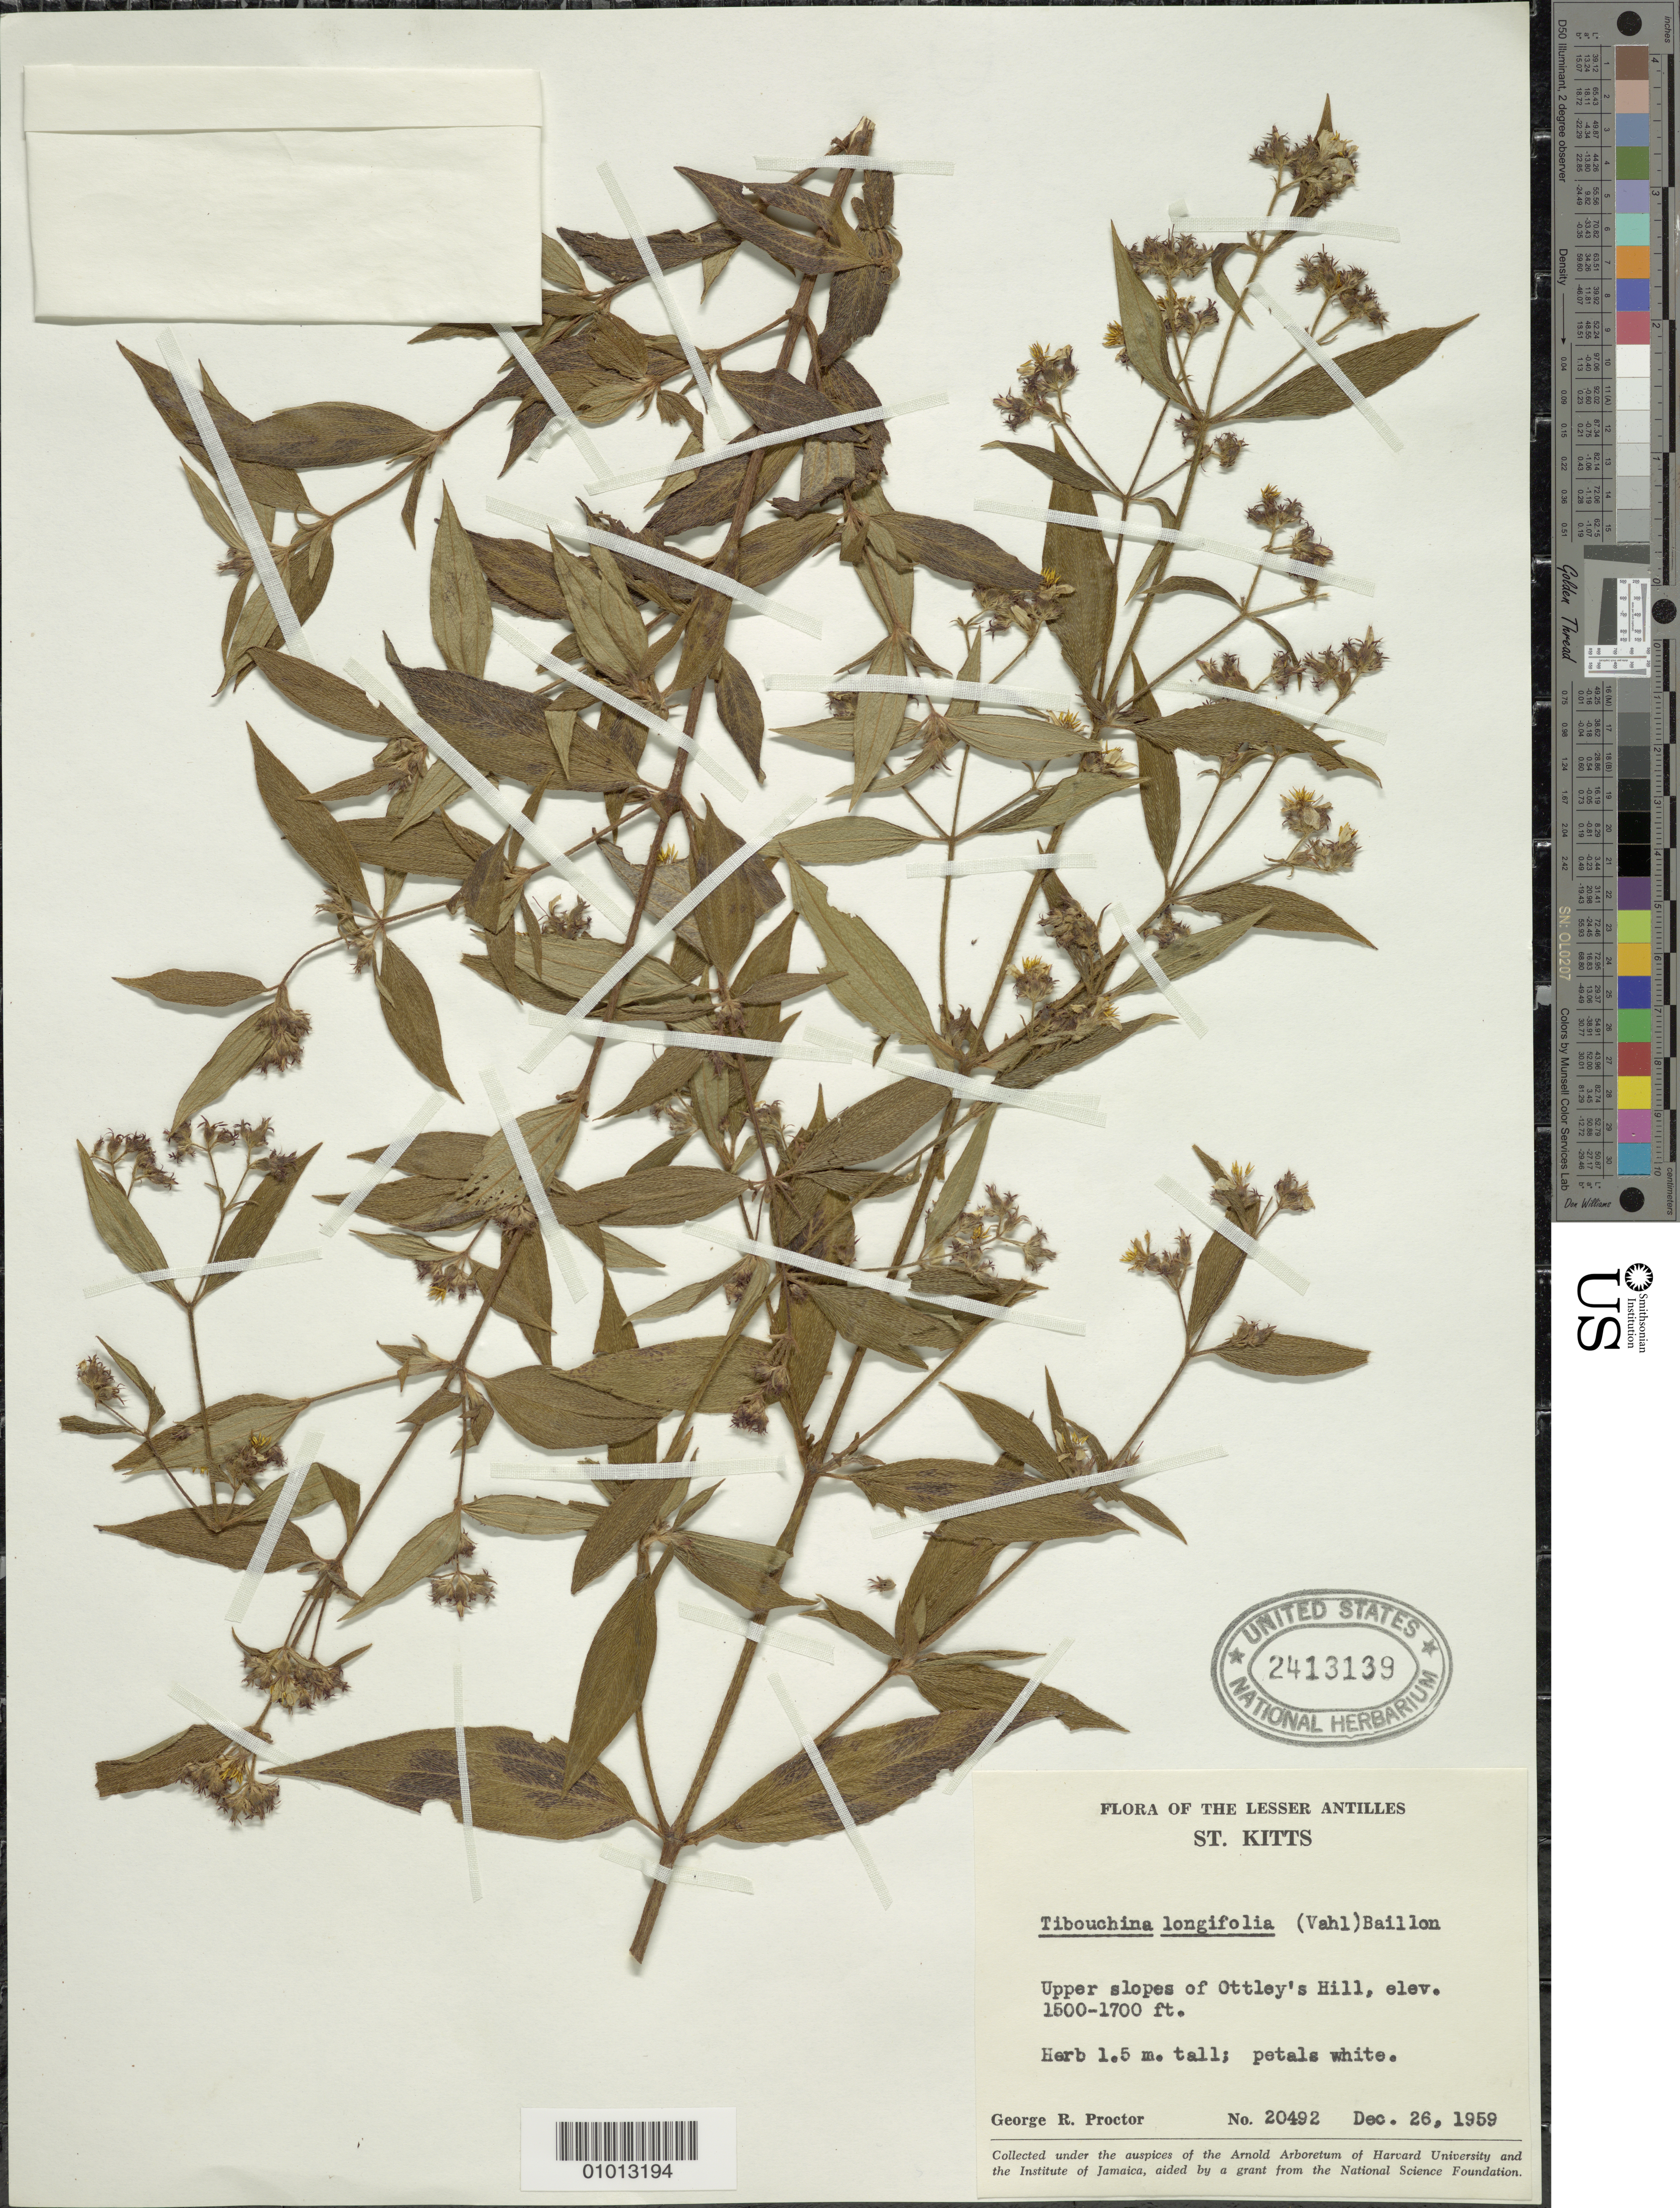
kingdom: Plantae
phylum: Tracheophyta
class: Magnoliopsida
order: Myrtales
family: Melastomataceae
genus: Chaetogastra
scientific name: Chaetogastra longifolia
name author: (Vahl) DC.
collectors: G. R. Proctor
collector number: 20492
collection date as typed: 26 Dec 1959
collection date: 1959-12-26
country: St. Christopher-Nevis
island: St. Christopher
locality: Upper slopes of Ottley's Hill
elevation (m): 457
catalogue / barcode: US 2413139